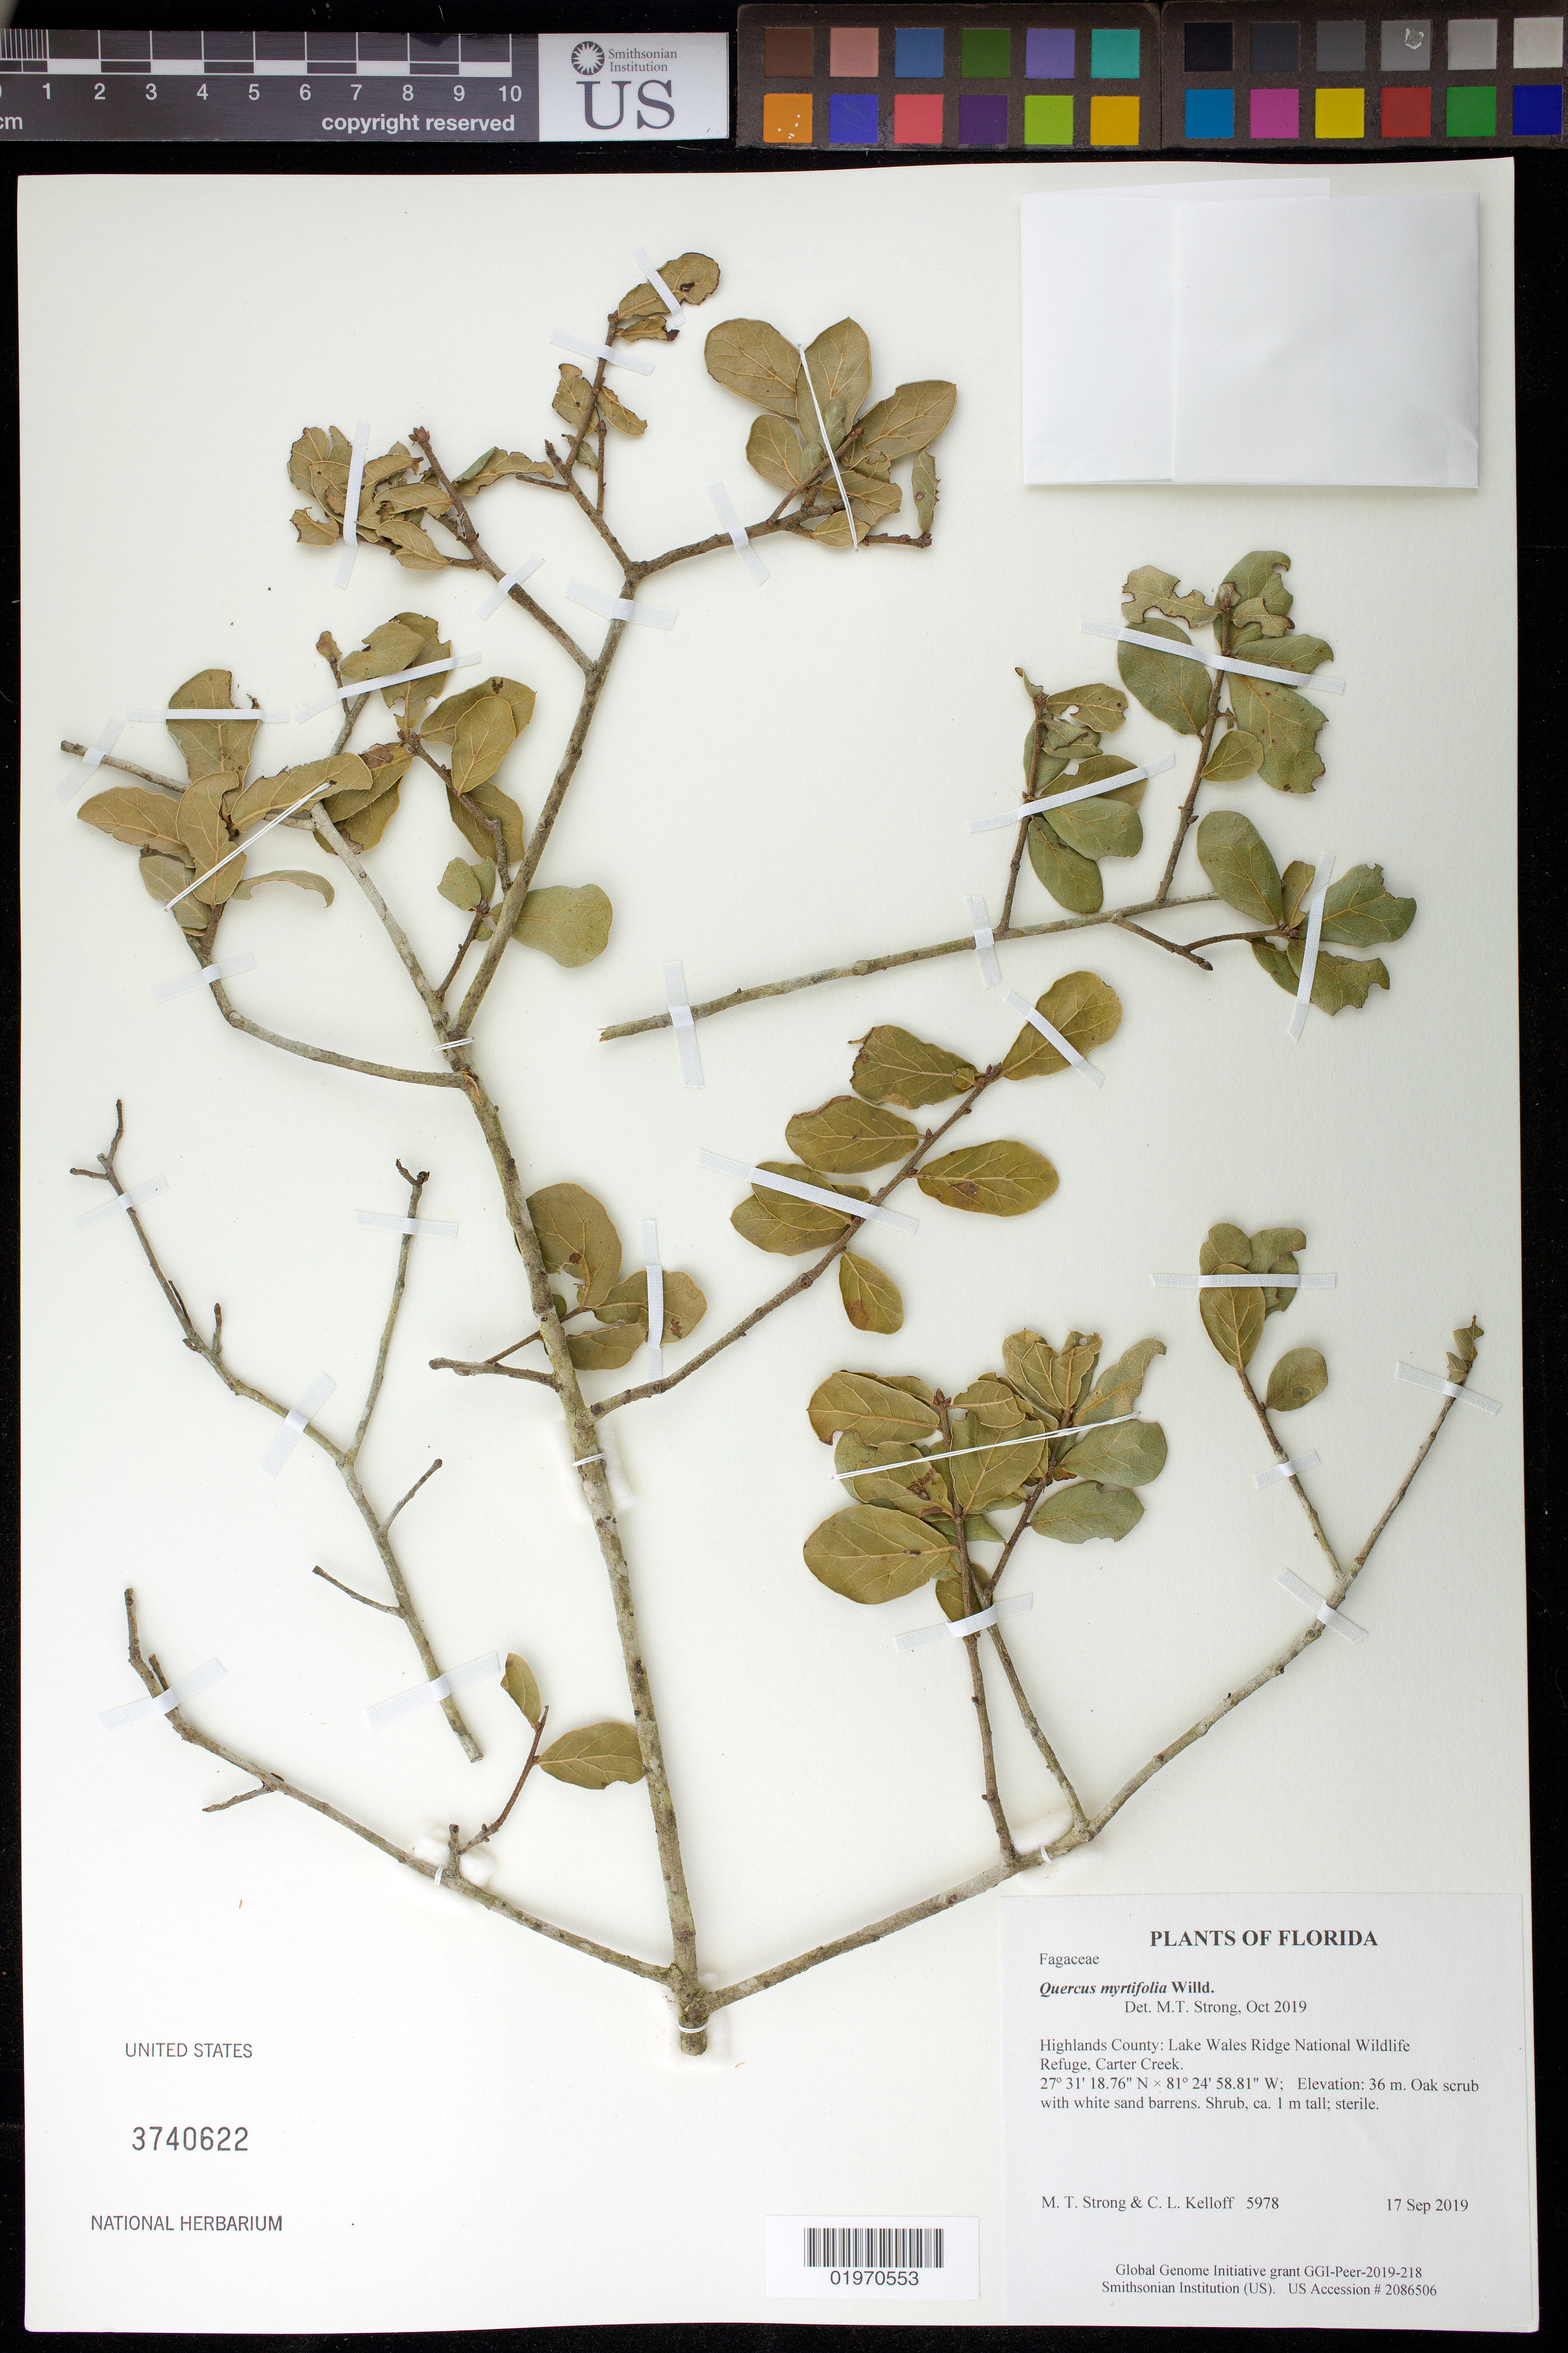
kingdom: Plantae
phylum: Tracheophyta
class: Magnoliopsida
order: Fagales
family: Fagaceae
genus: Quercus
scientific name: Quercus myrtifolia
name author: Willd.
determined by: Strong, Mark T., (BOT), Smithsonian Institution - National Museum of Natural History (UNITED STATES)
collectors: M. T. Strong & C. L. Kelloff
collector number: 5978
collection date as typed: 17 Sep 2019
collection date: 2019-09-17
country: United States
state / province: Florida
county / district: Highlands County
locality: Lake Wales Ridge National Wildlife Refuge, Carter Creek.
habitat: Oak scrub with white sand barrens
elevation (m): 36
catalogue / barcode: US 3740622